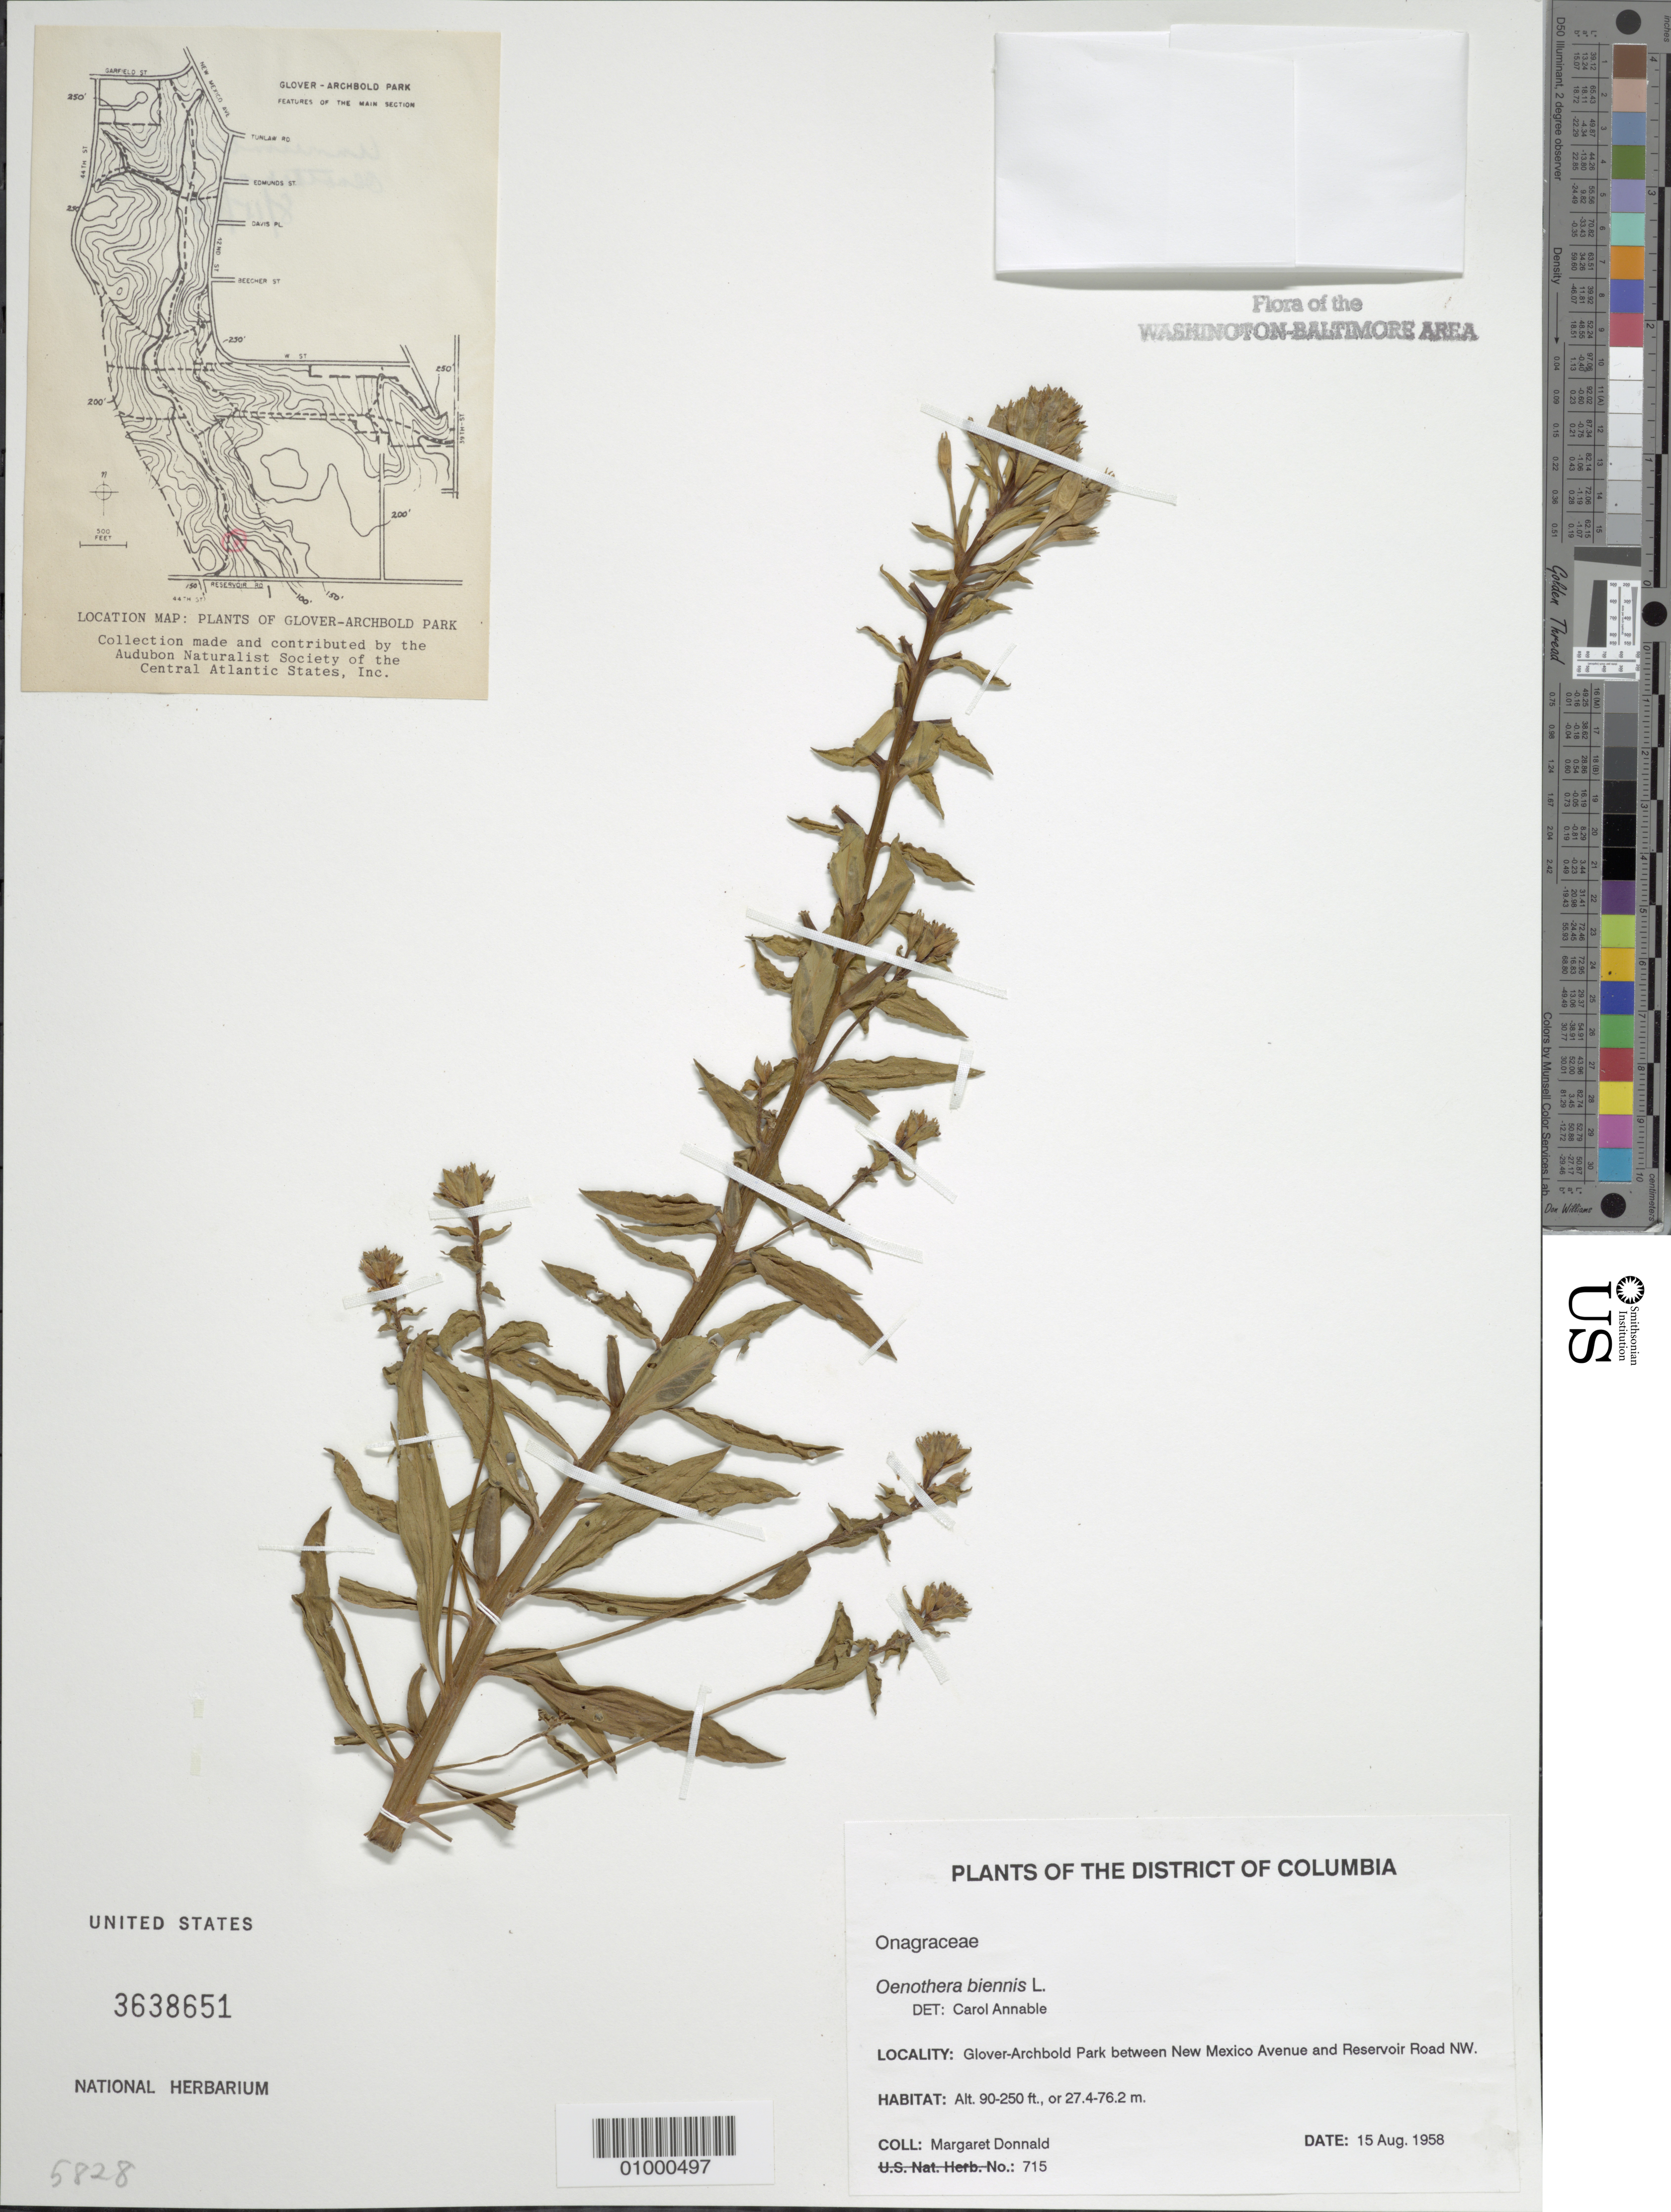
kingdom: Plantae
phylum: Tracheophyta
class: Magnoliopsida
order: Myrtales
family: Onagraceae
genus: Oenothera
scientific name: Oenothera biennis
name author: L.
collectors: M. Donnald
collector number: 715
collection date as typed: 15 Aug 1958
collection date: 1958-08-15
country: United States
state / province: District of Columbia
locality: Glover-Archbold Park between New Mexico Avenue and Reservoir Road NW.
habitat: park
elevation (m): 27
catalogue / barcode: US 3638651